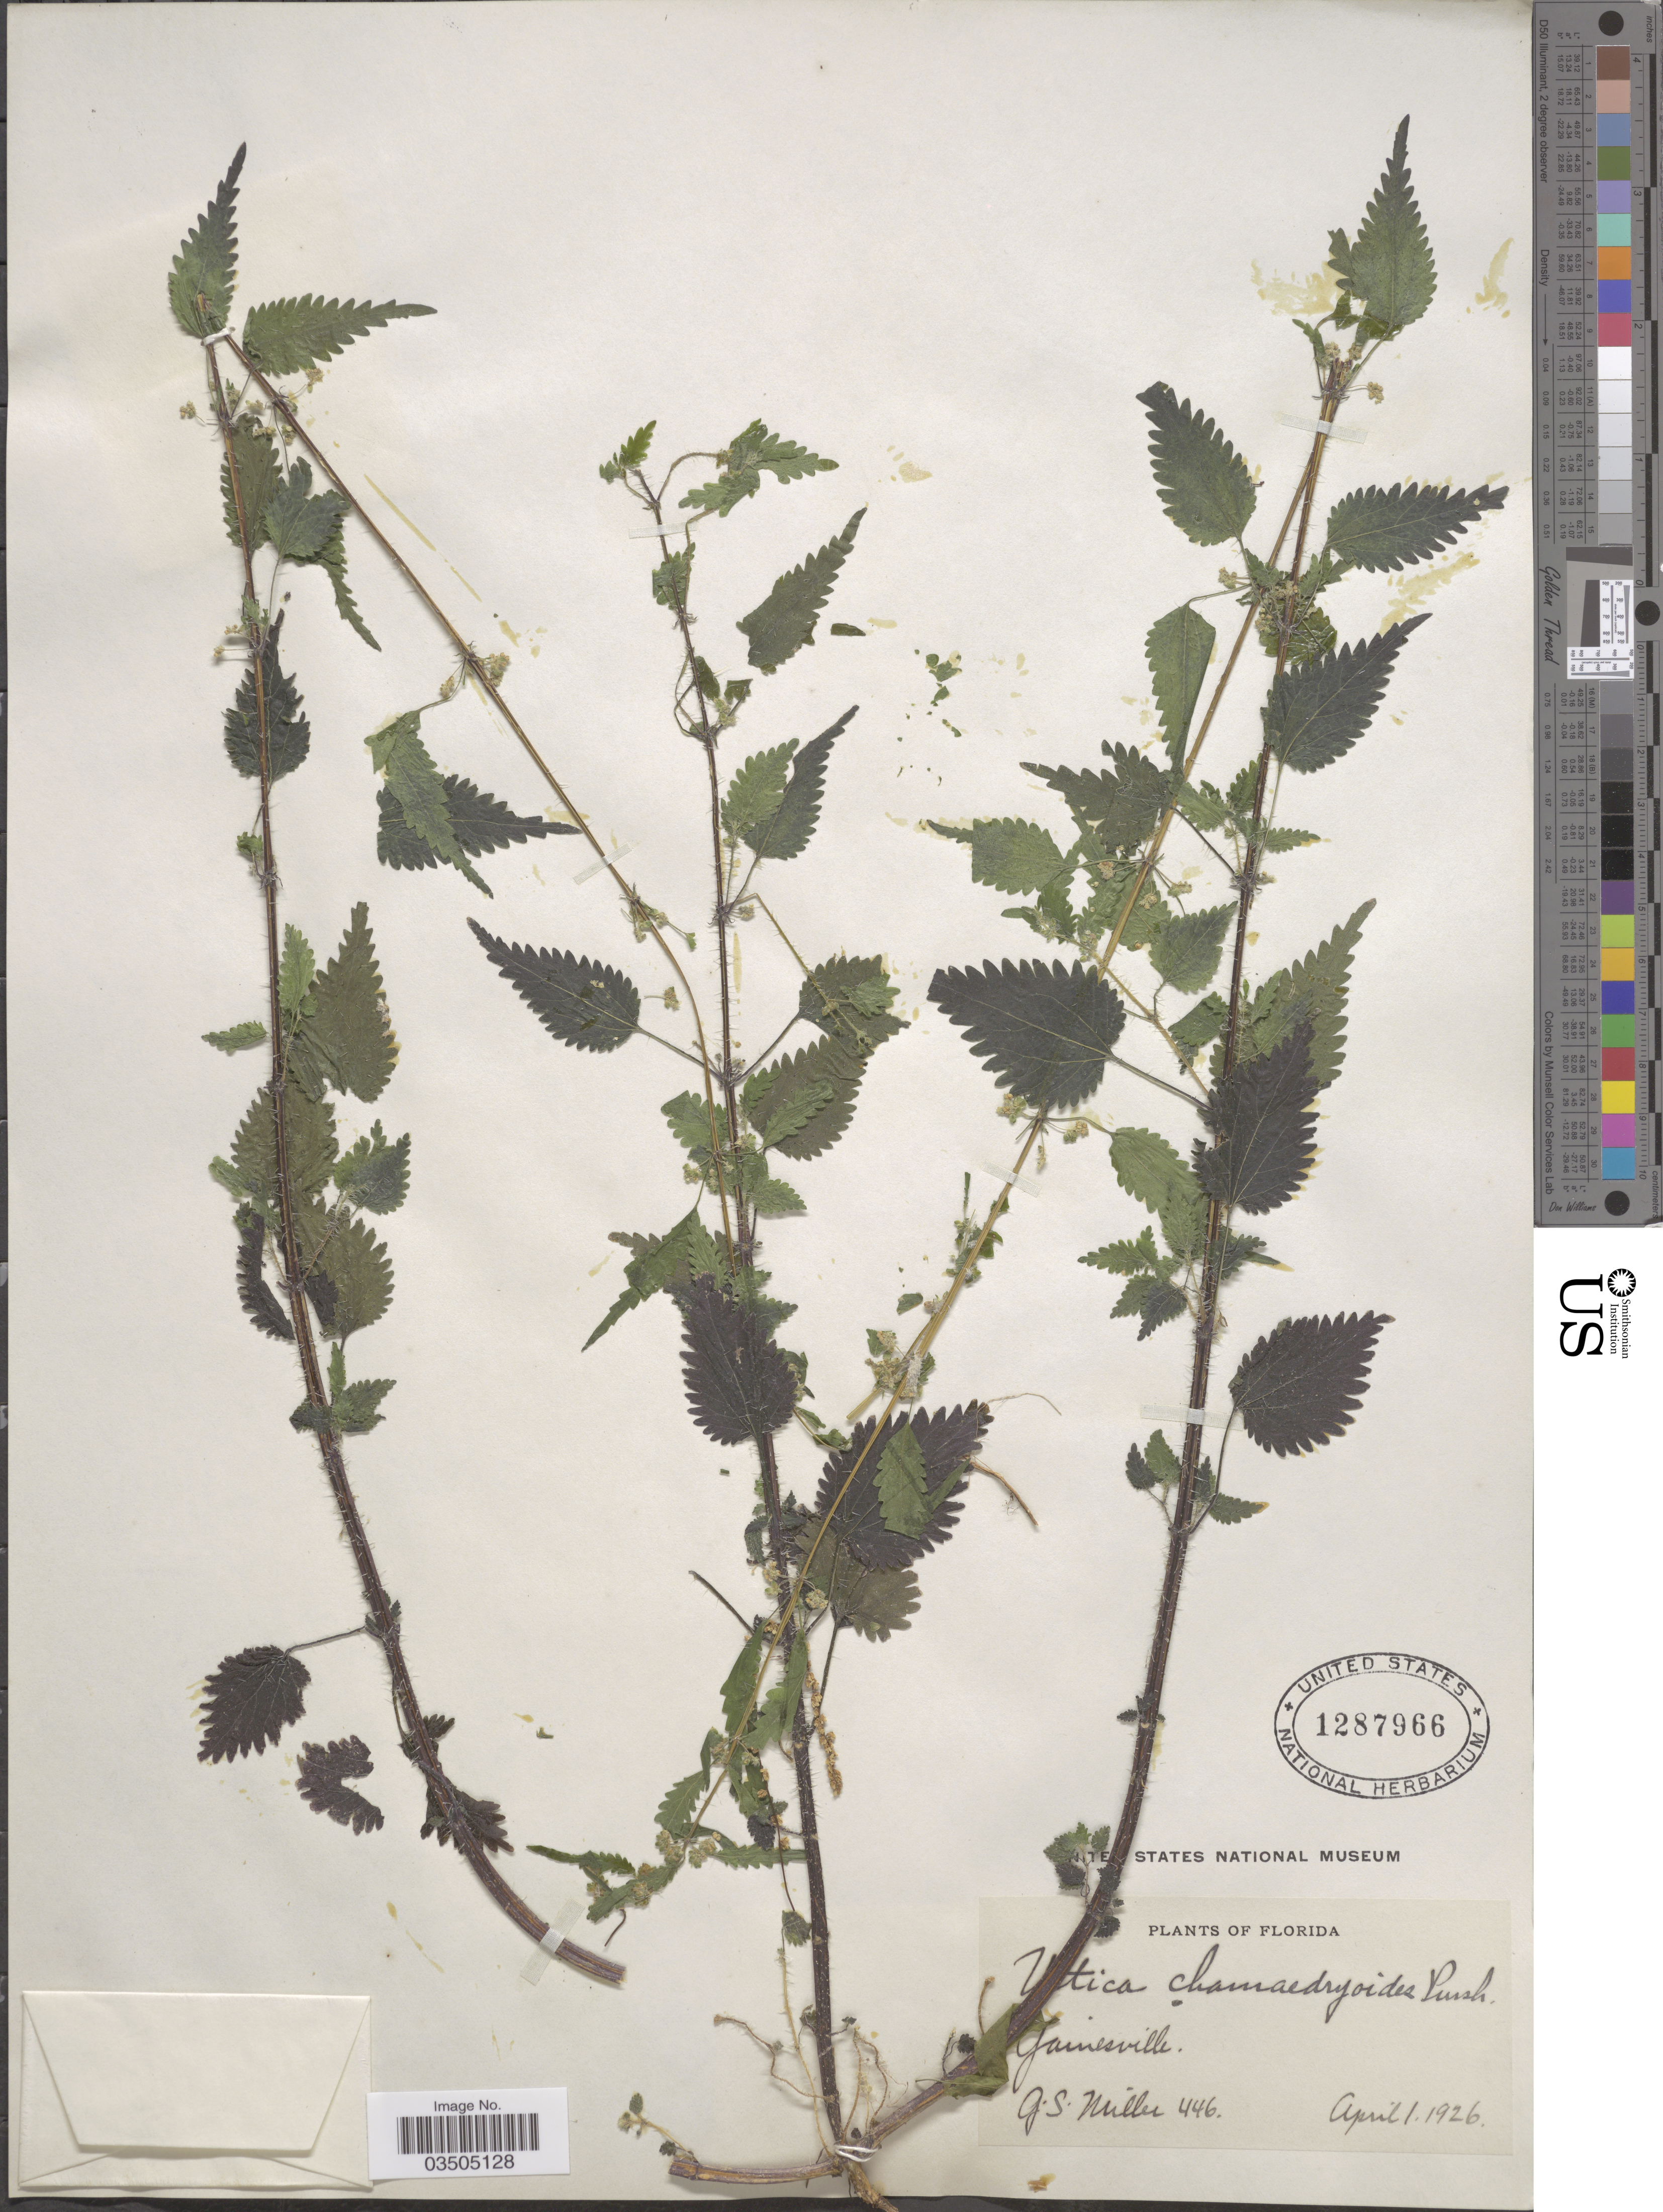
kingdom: Plantae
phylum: Tracheophyta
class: Magnoliopsida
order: Rosales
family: Urticaceae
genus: Urtica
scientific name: Urtica chamaedryoides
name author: Pursh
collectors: G. S. Miller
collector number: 446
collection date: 1926-04-01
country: United States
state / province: Florida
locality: Jamesville.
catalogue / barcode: US 1287966